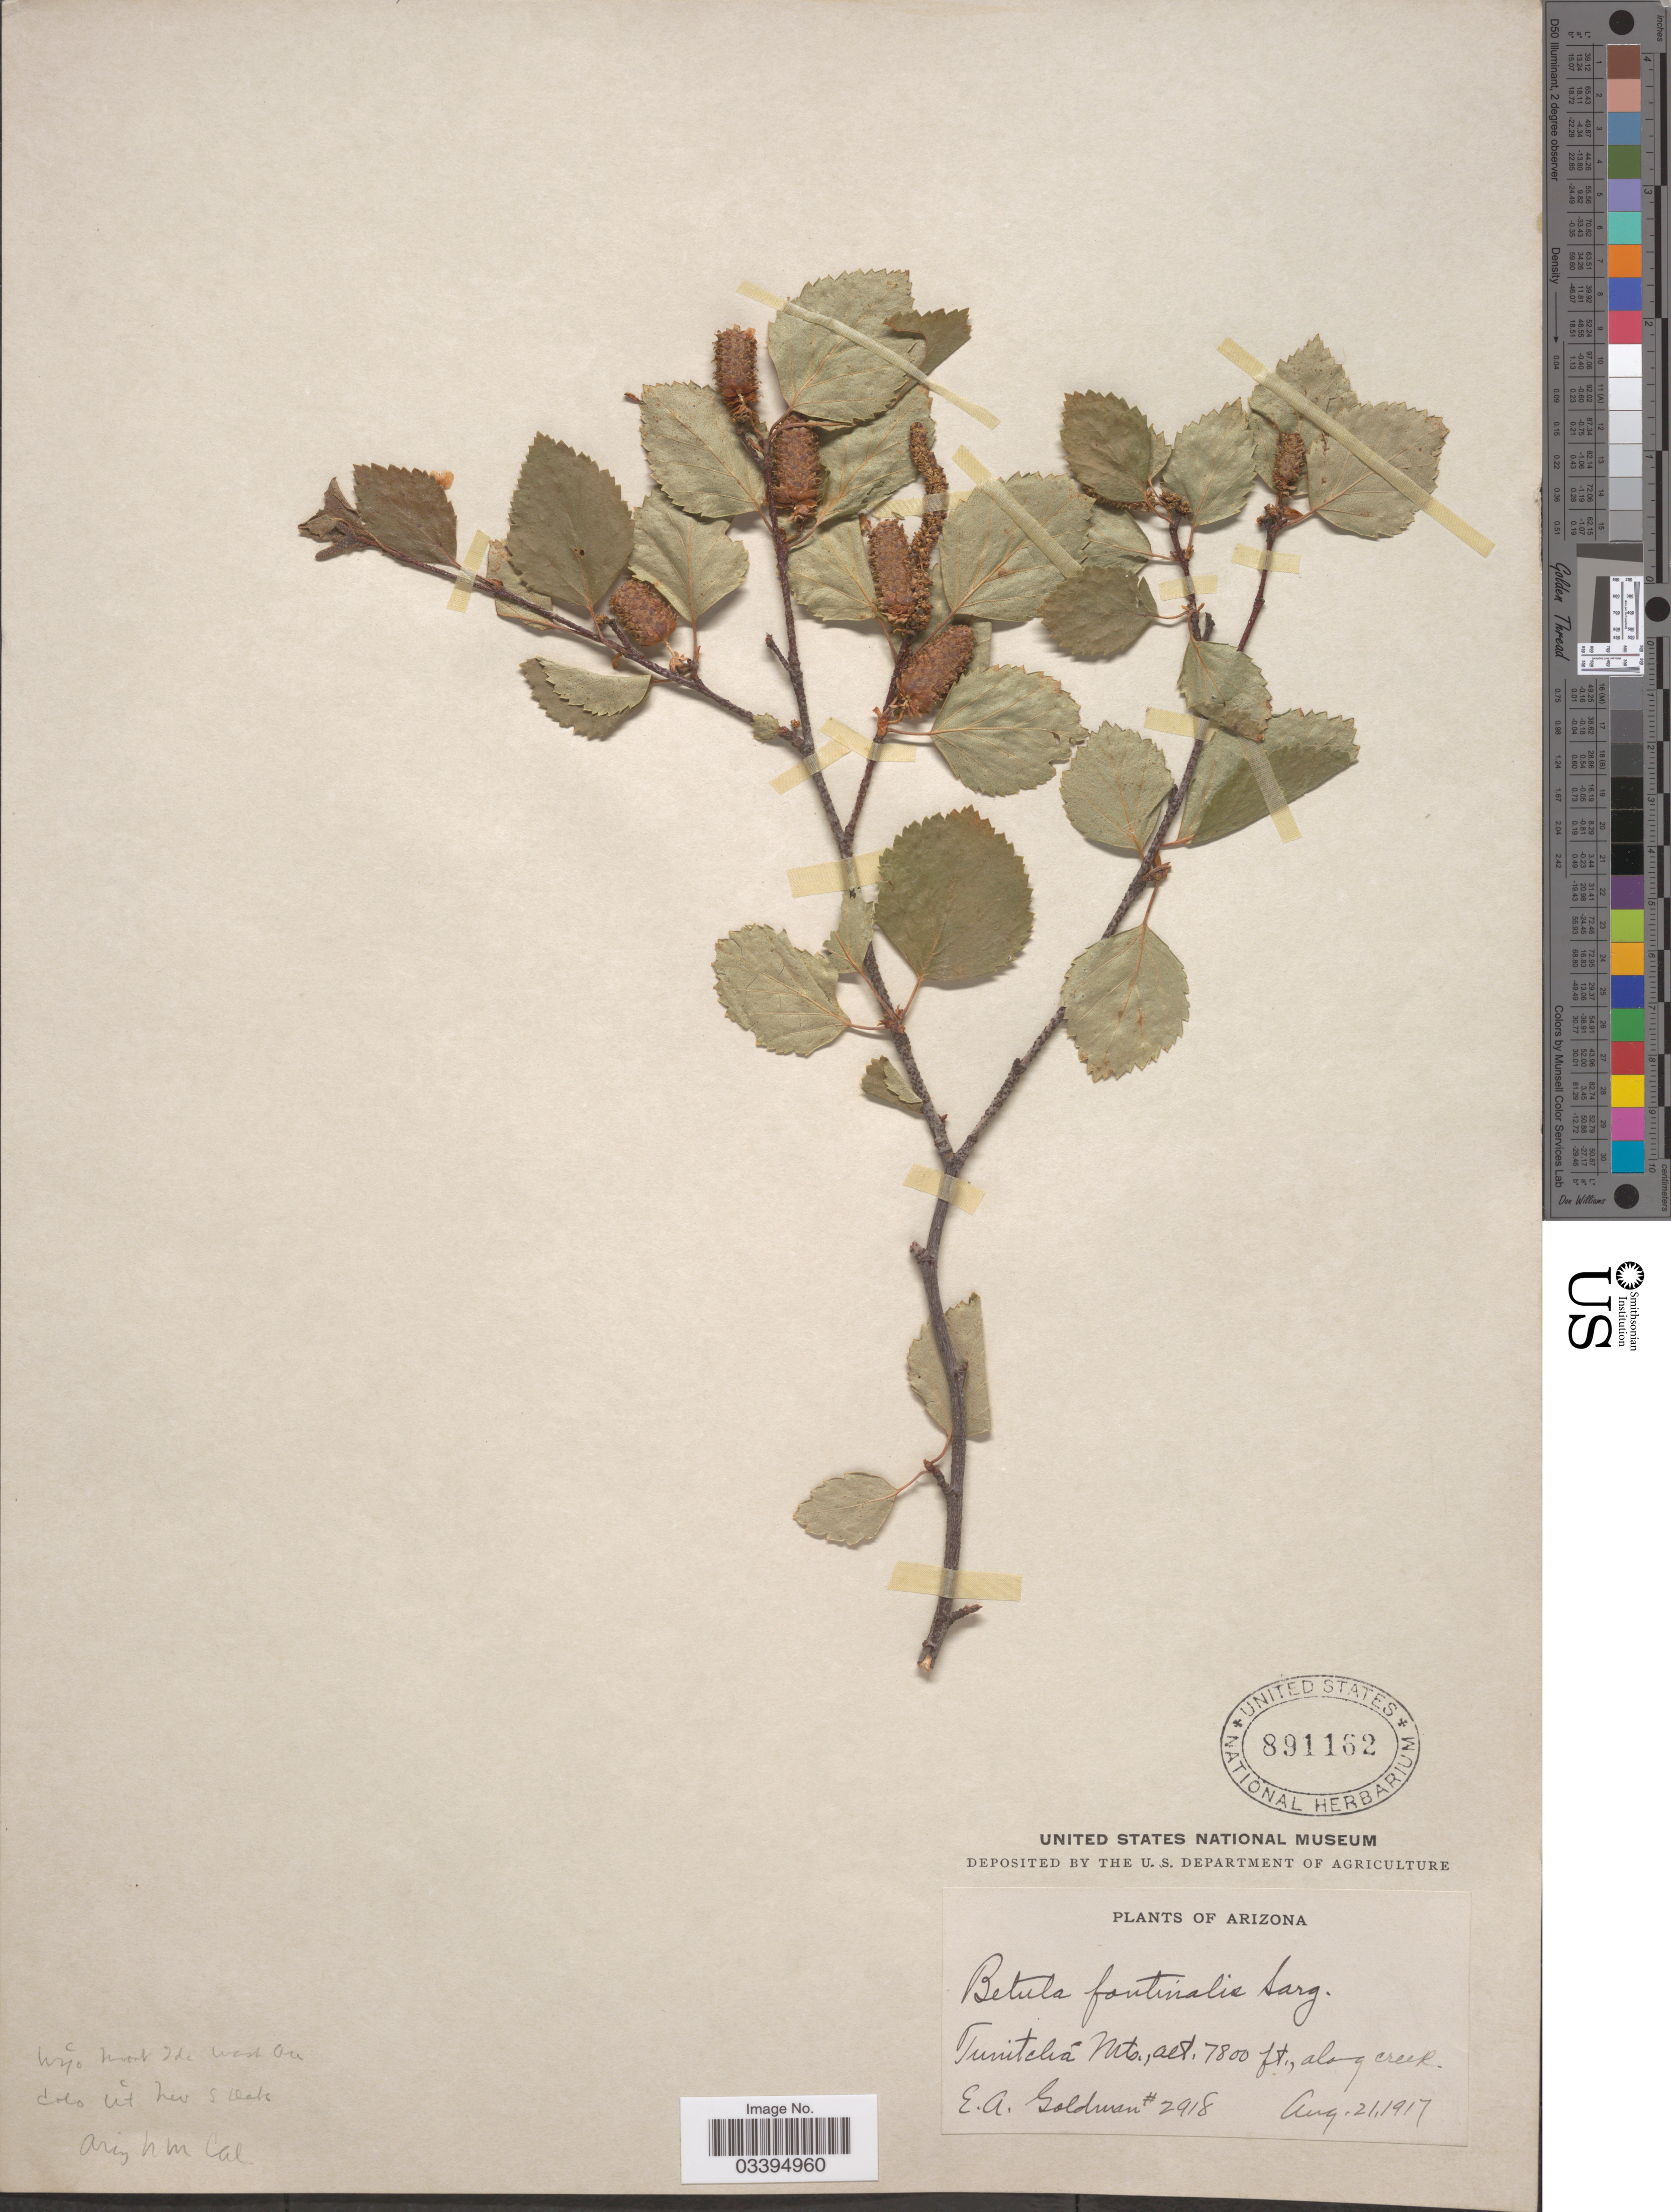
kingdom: Plantae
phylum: Tracheophyta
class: Magnoliopsida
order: Fagales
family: Betulaceae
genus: Betula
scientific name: Betula fontinalis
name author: Sarg.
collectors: E. A. Goldman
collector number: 2918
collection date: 1917-08-21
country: United States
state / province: Arizona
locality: Tunitcha-Mts. Along creek.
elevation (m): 2377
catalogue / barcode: US 891162